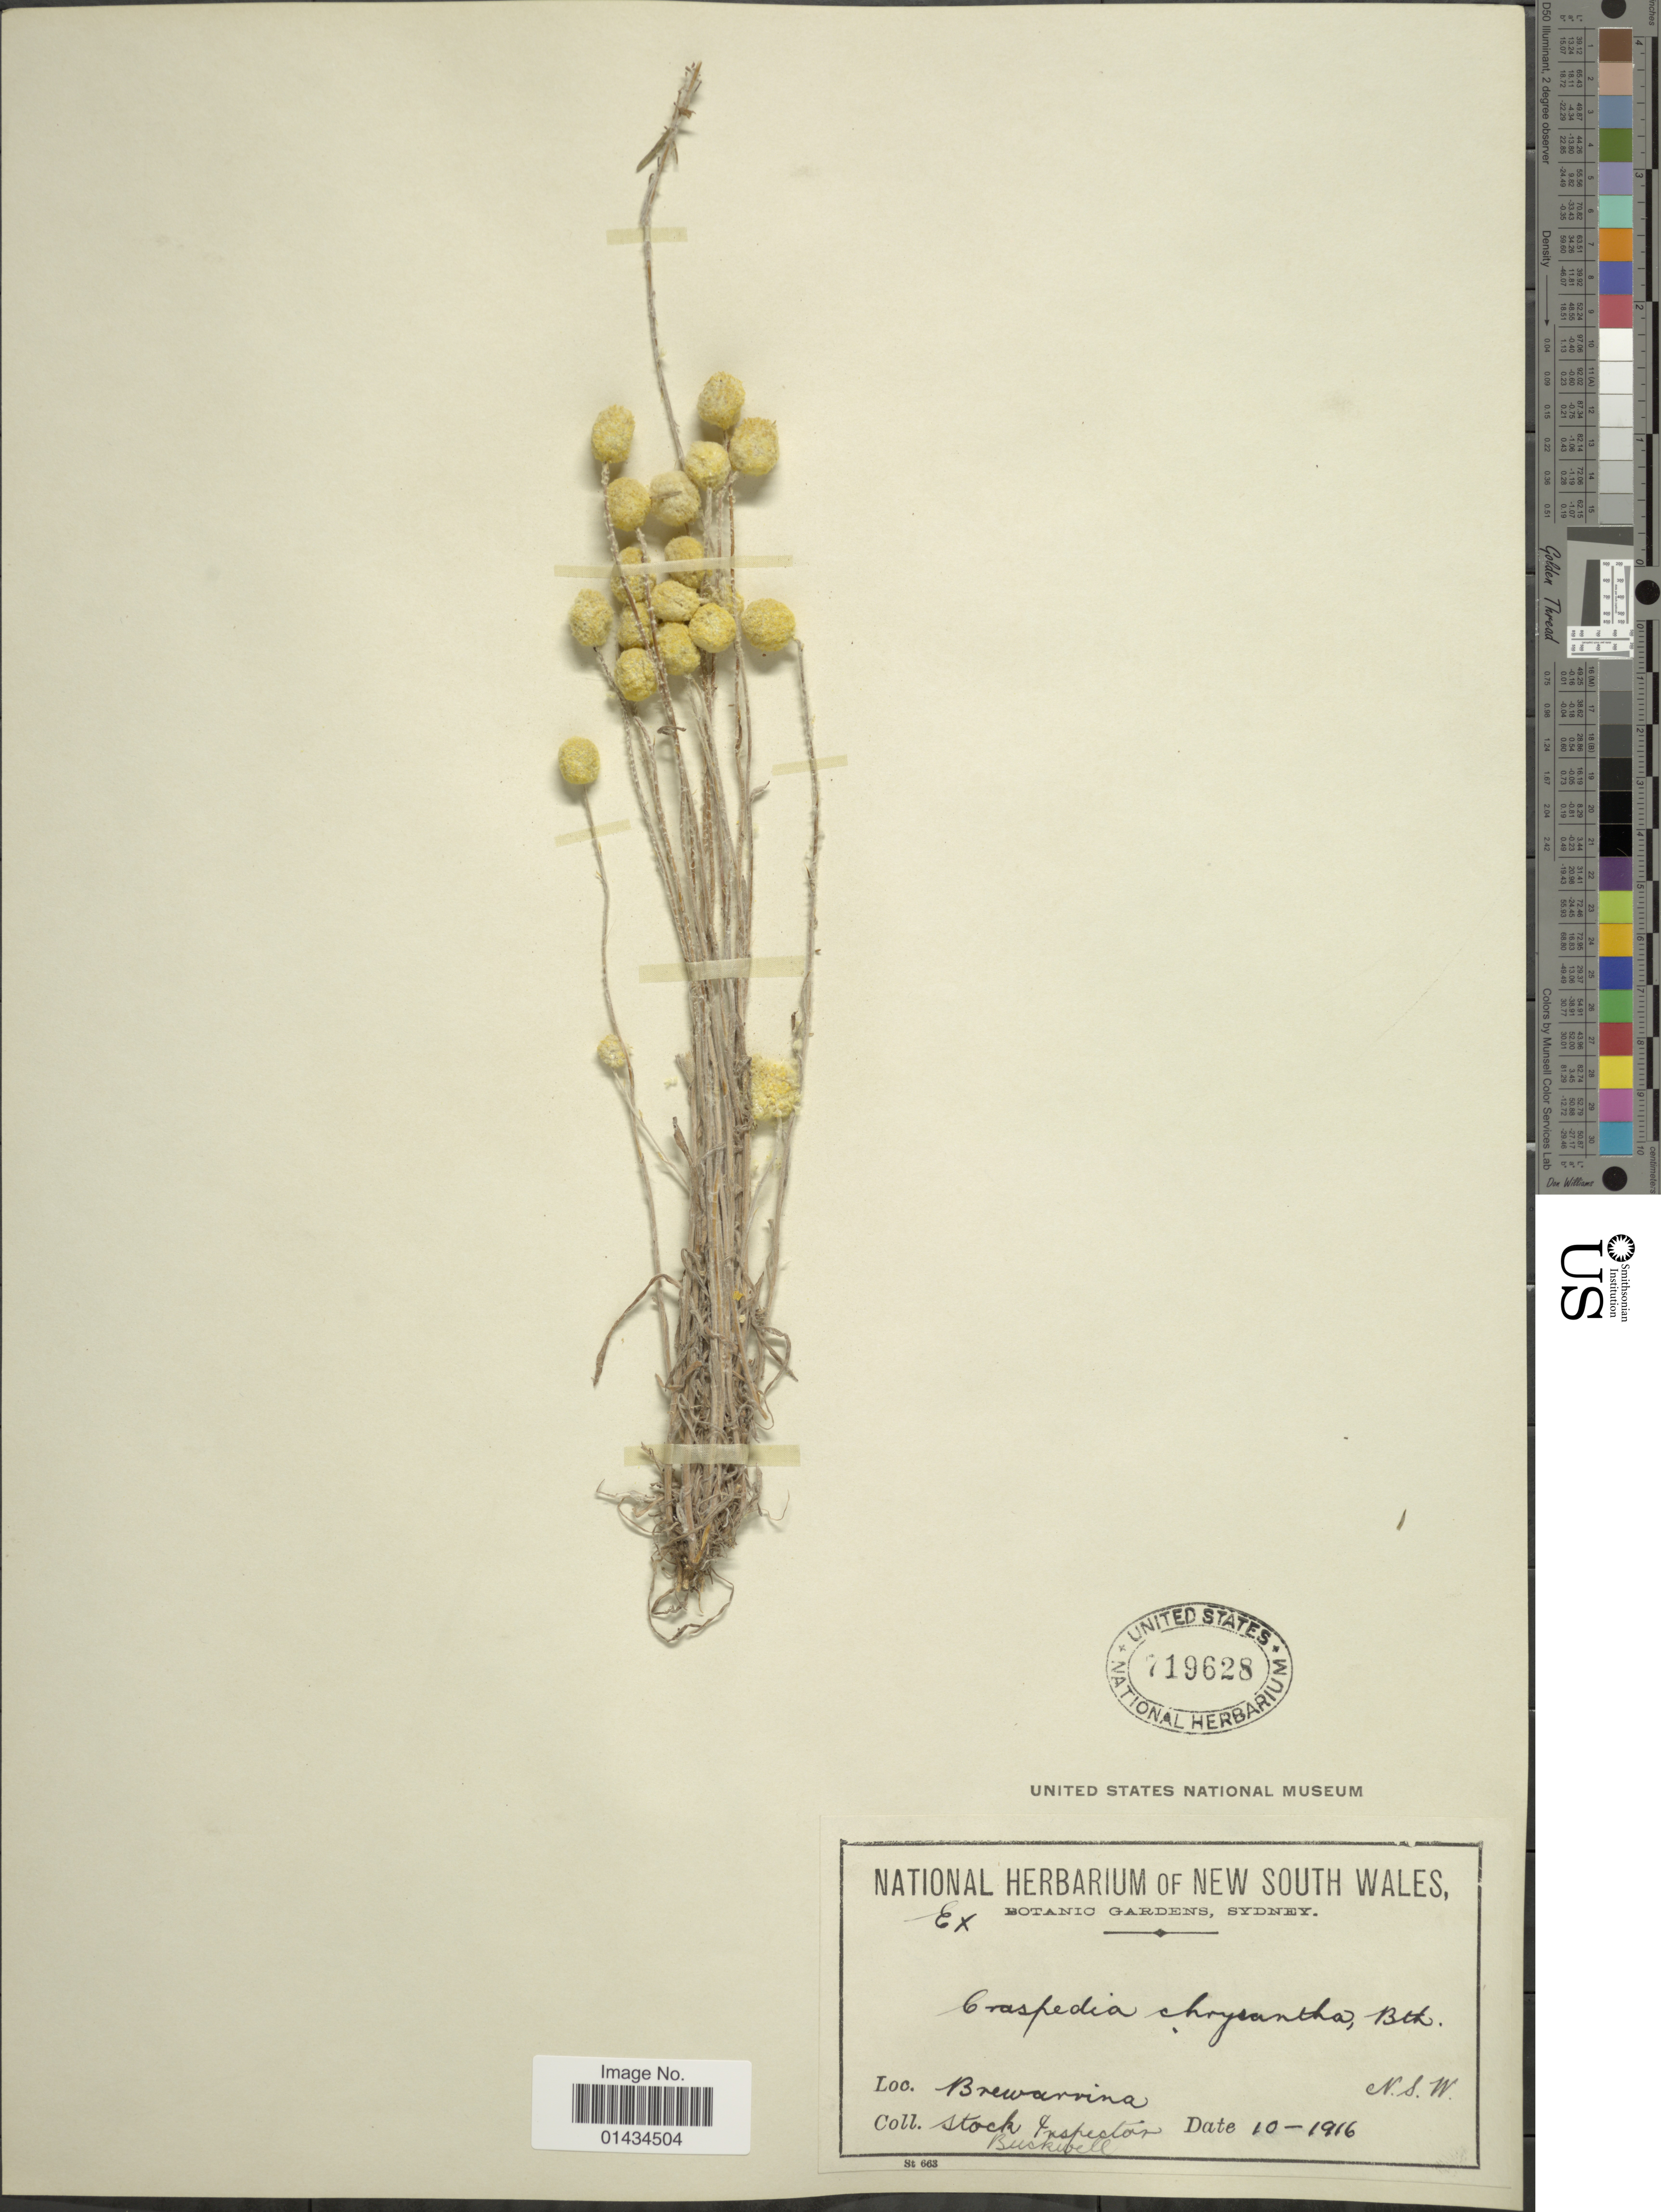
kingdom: Plantae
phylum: Tracheophyta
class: Magnoliopsida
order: Asterales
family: Asteraceae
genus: Craspedia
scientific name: Craspedia chrysantha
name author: (Schltdl.) Benth.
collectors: Stock Inspector Buckwell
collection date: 1916-10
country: Australia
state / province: New South Wales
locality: Brearrina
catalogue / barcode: US 719628